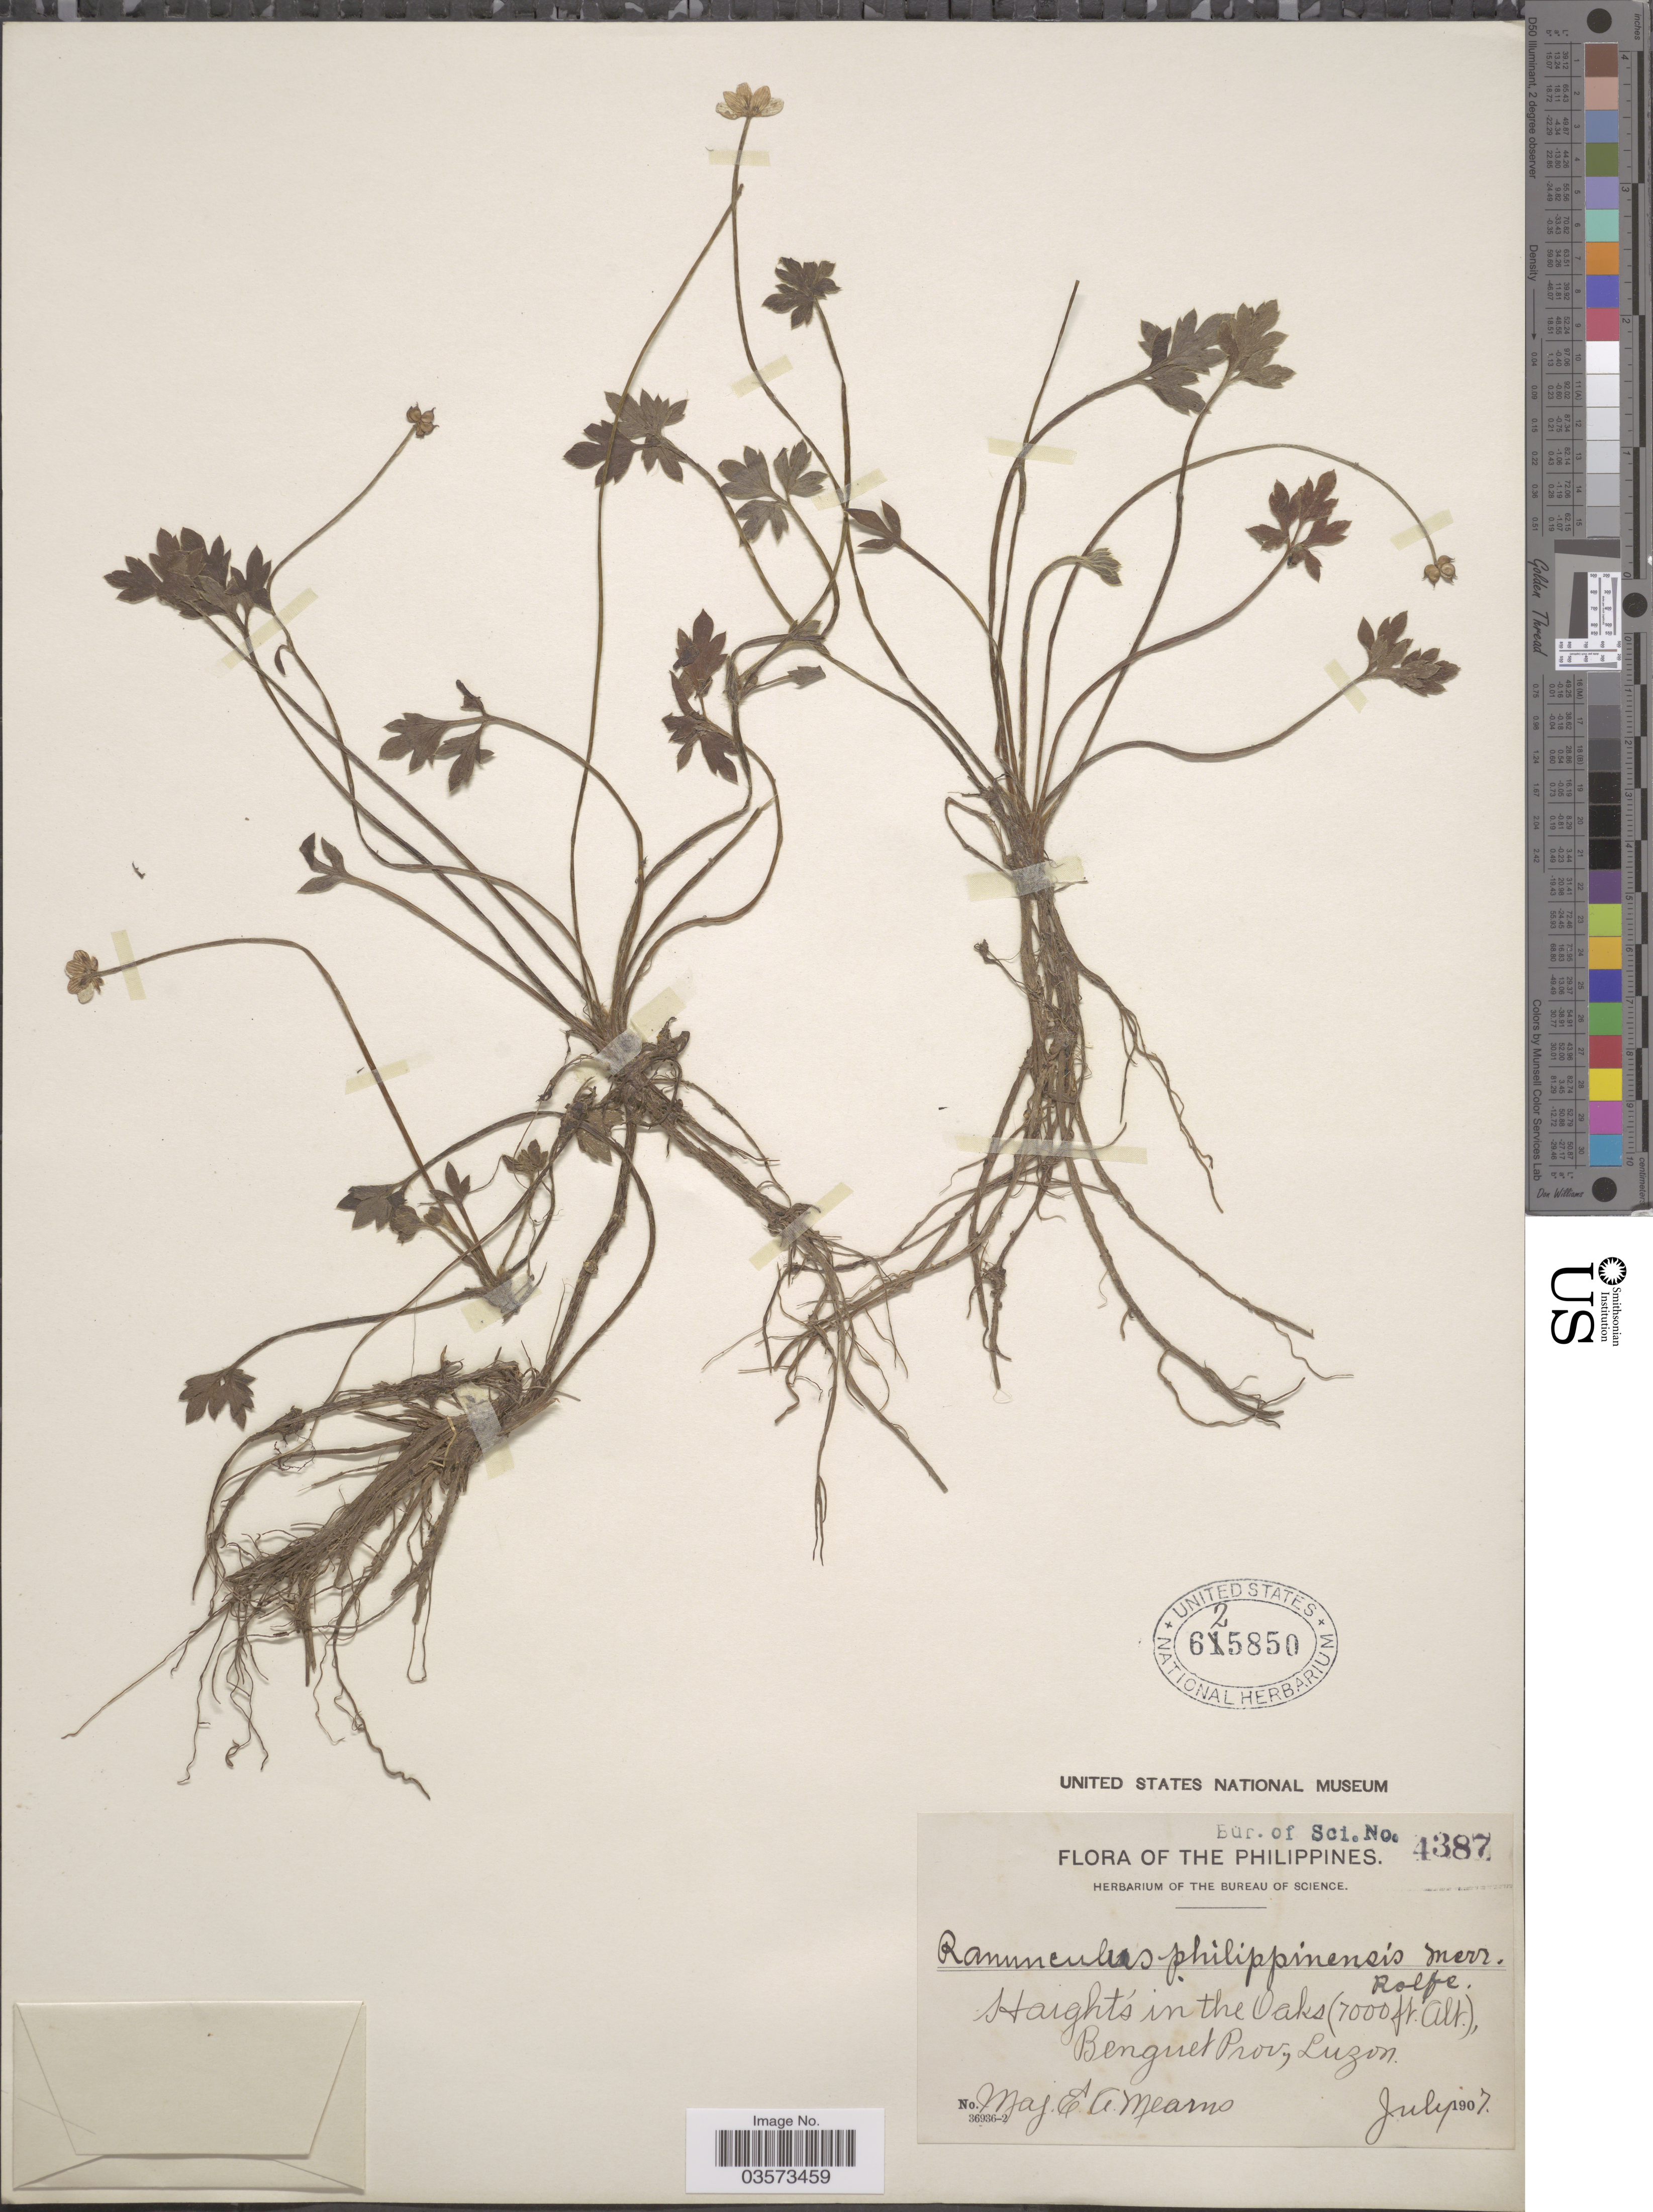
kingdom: Plantae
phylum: Tracheophyta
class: Magnoliopsida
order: Ranunculales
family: Ranunculaceae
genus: Ranunculus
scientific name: Ranunculus philippinensis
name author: Merr. & Rolfe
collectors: E. A. Mearns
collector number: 4387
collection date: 1907-07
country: Philippines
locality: Haight's in the Oaks. Benguet Prov.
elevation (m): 2134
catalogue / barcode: US 625850